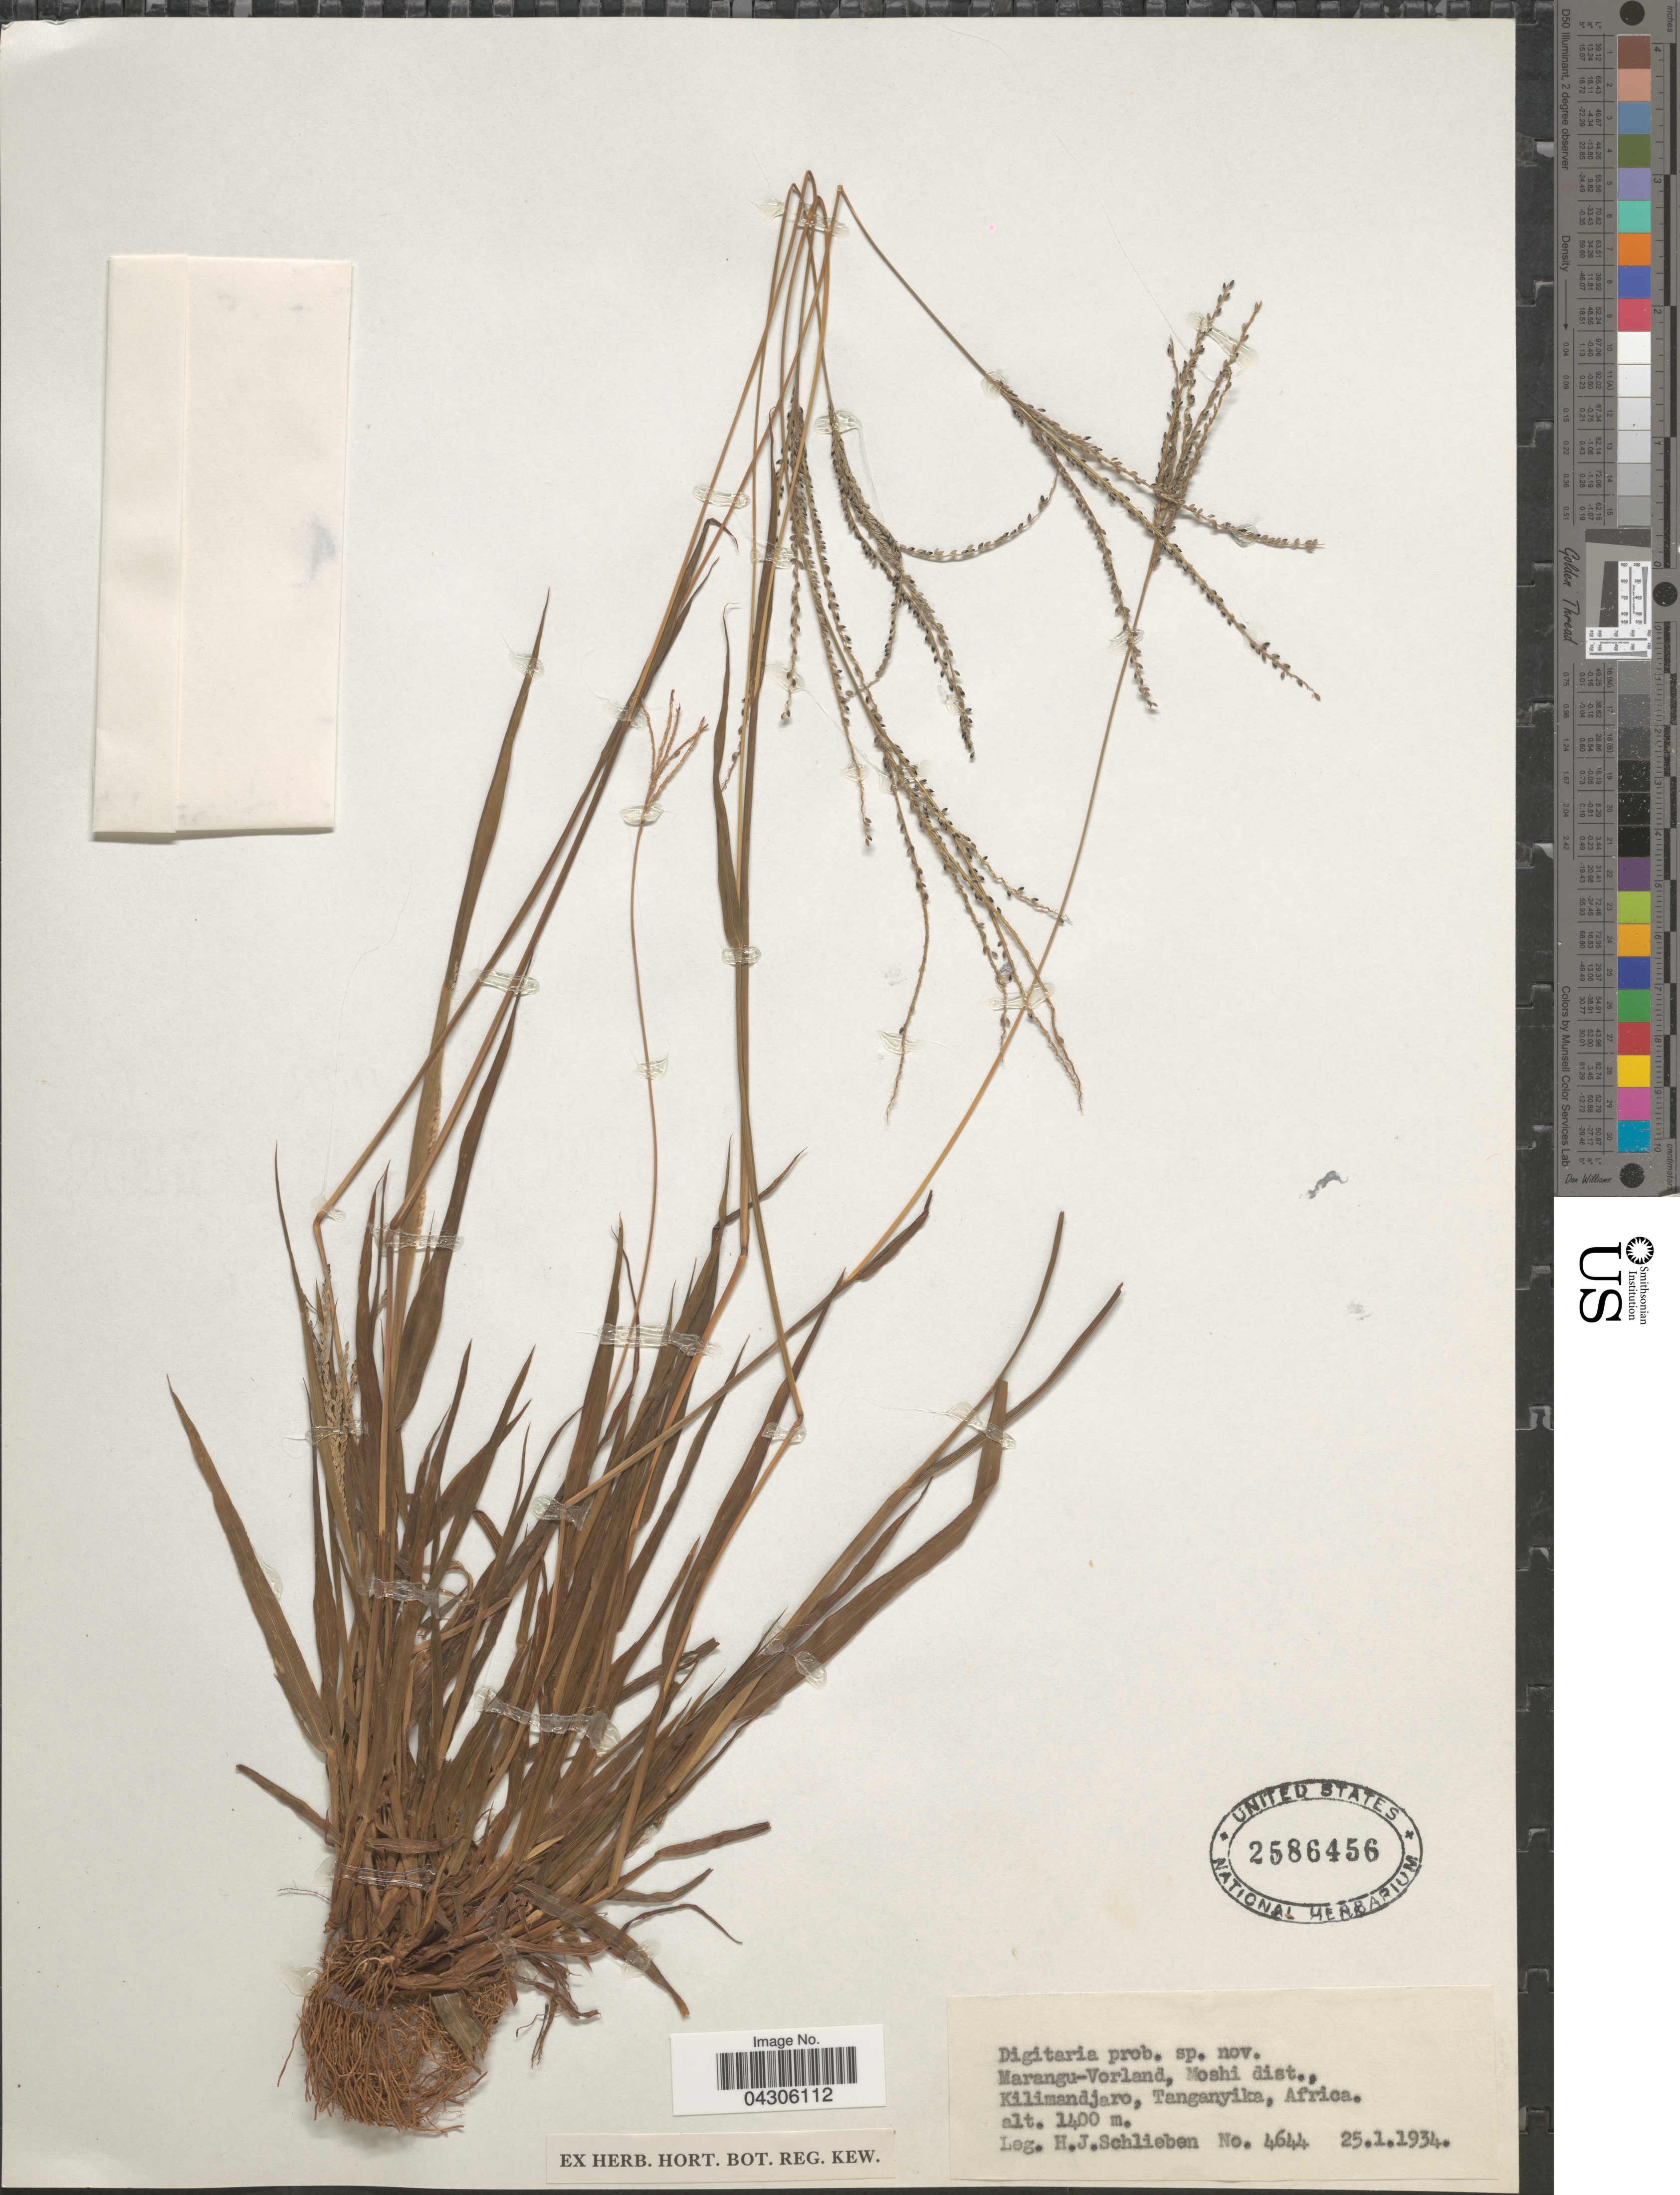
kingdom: Plantae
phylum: Tracheophyta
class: Liliopsida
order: Poales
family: Poaceae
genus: Digitaria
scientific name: Digitaria sp.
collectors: H. J. Schlieben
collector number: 4644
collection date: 1934-01-25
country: Tanzania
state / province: Kilimanjaro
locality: Marangu-Vorland, Moshi distr., Kilimandjaro, Tanganyika.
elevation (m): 1400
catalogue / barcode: US 2586456